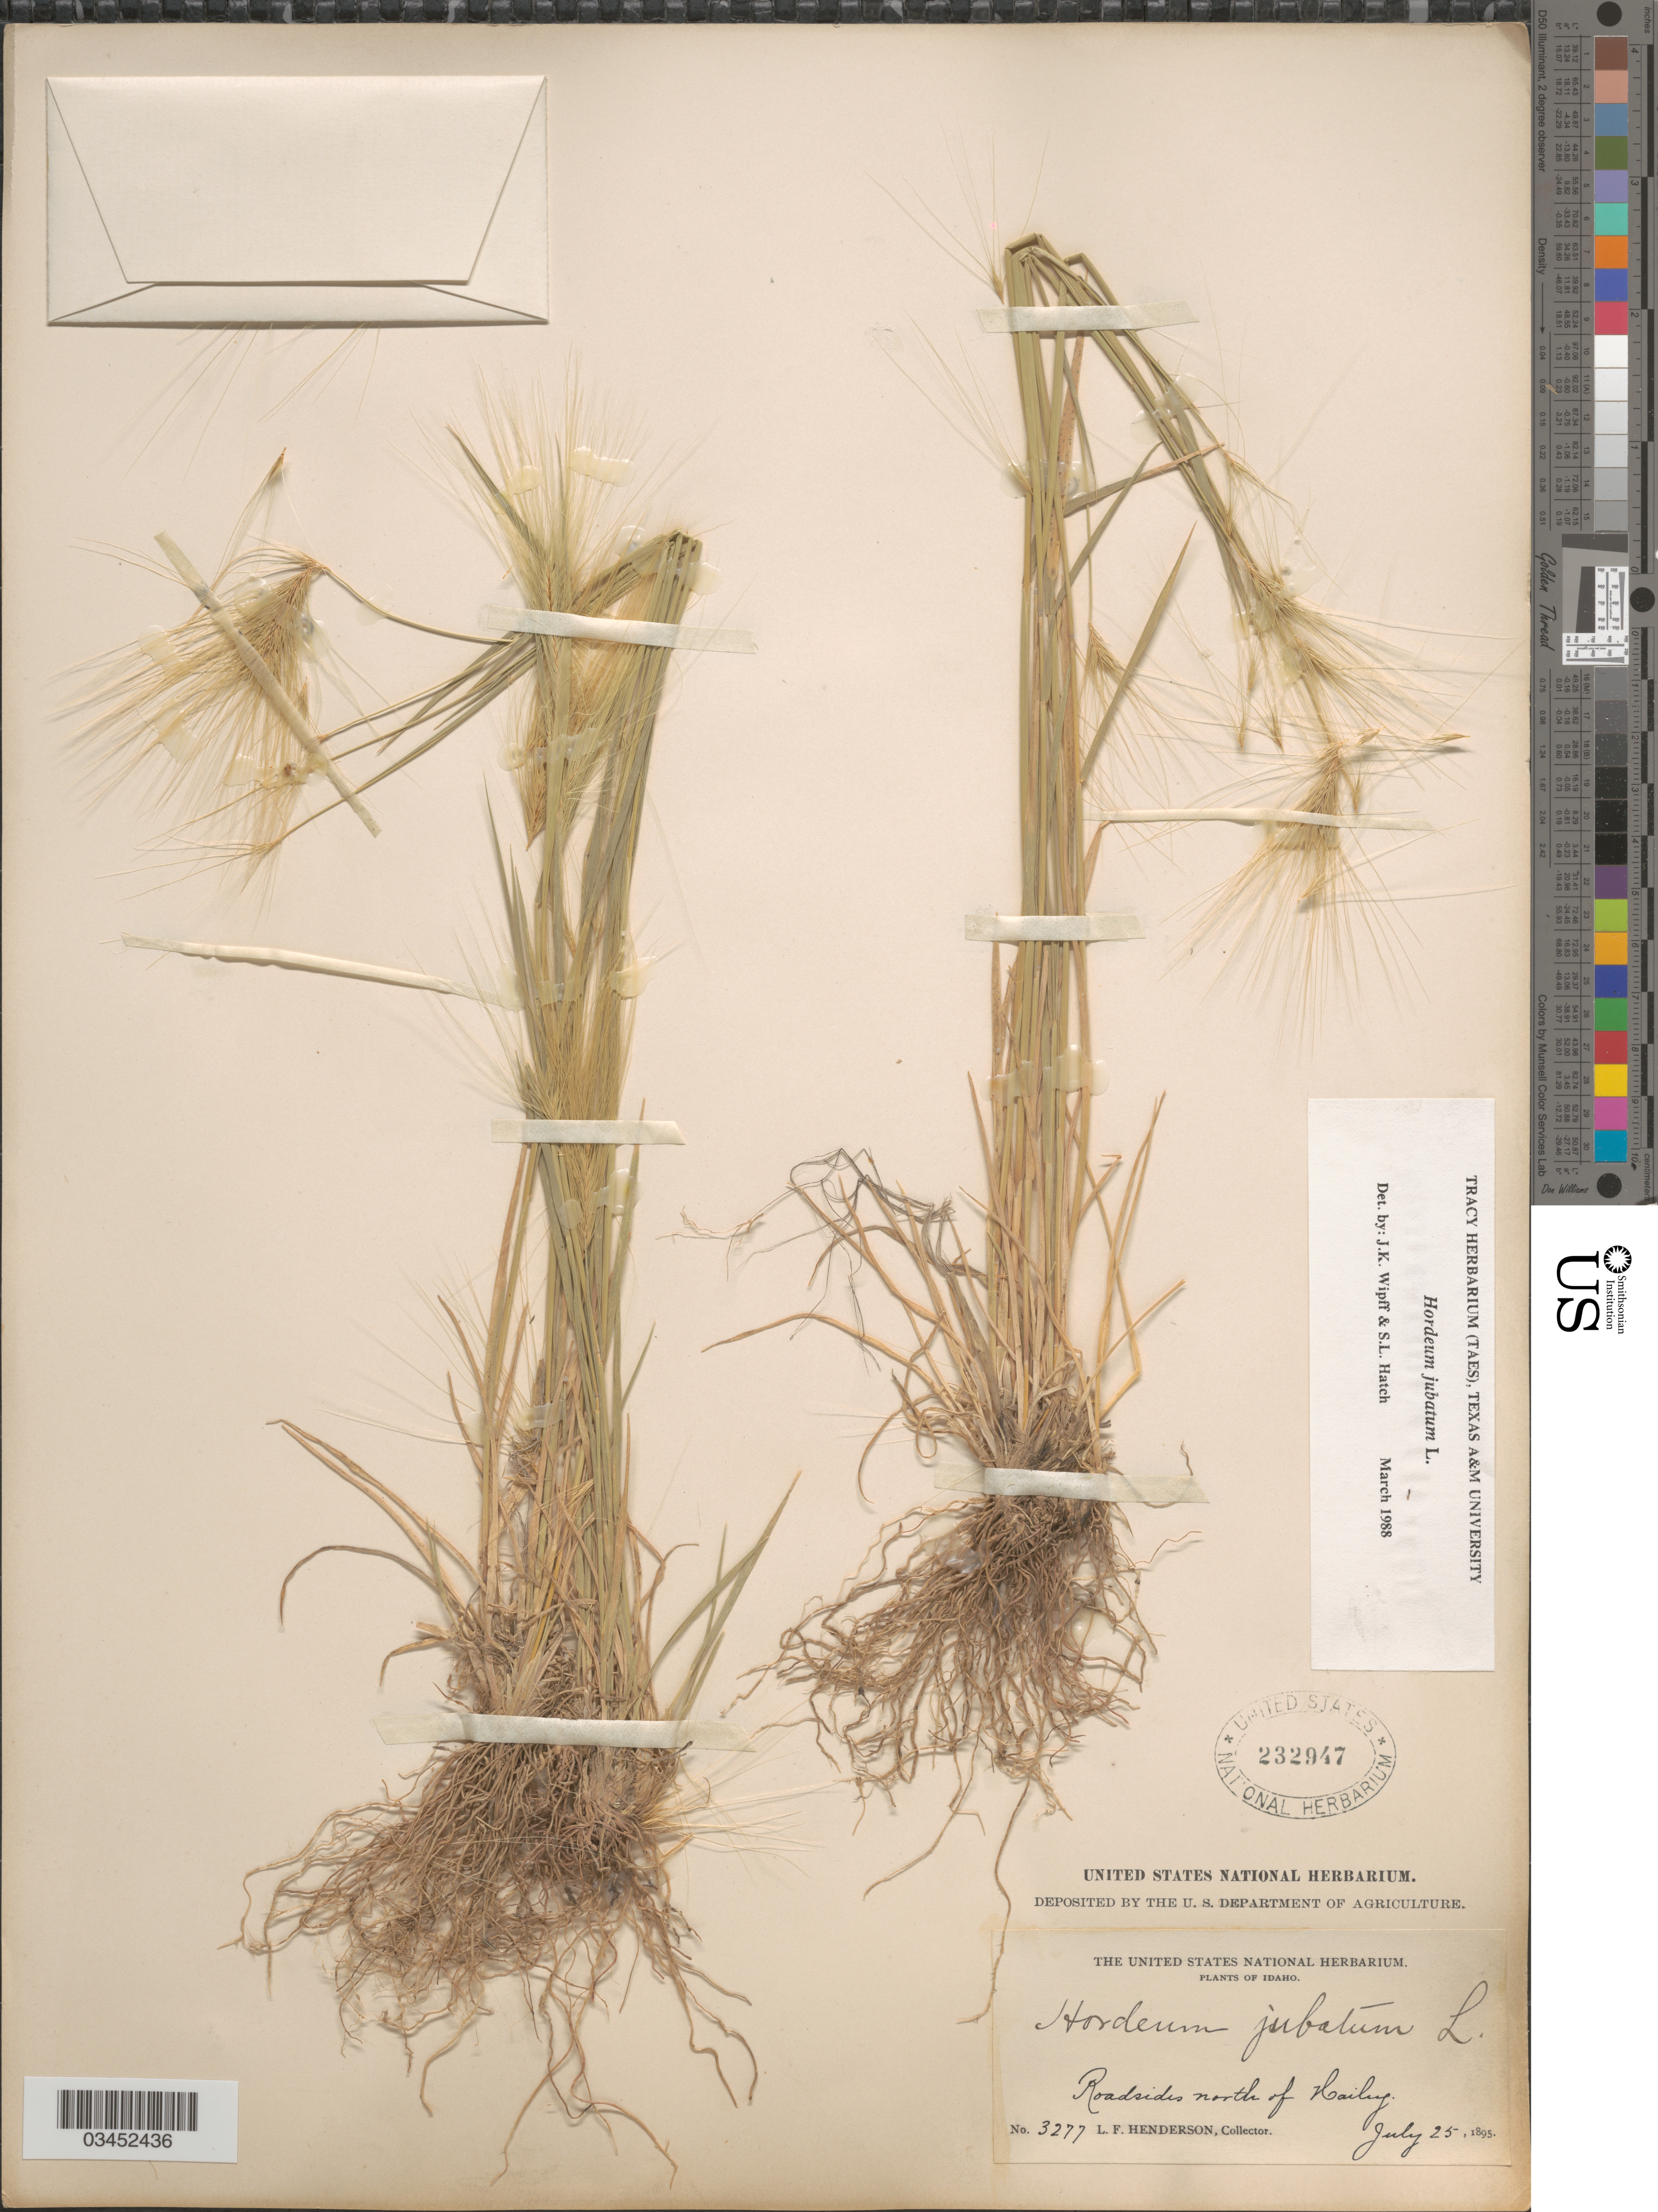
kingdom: Plantae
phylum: Tracheophyta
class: Liliopsida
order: Poales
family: Poaceae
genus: Hordeum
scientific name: Hordeum jubatum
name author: L.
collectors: L. Henderson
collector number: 3277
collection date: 1895-07-25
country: United States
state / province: Idaho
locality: Roadsides north of Hailey.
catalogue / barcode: US 232947